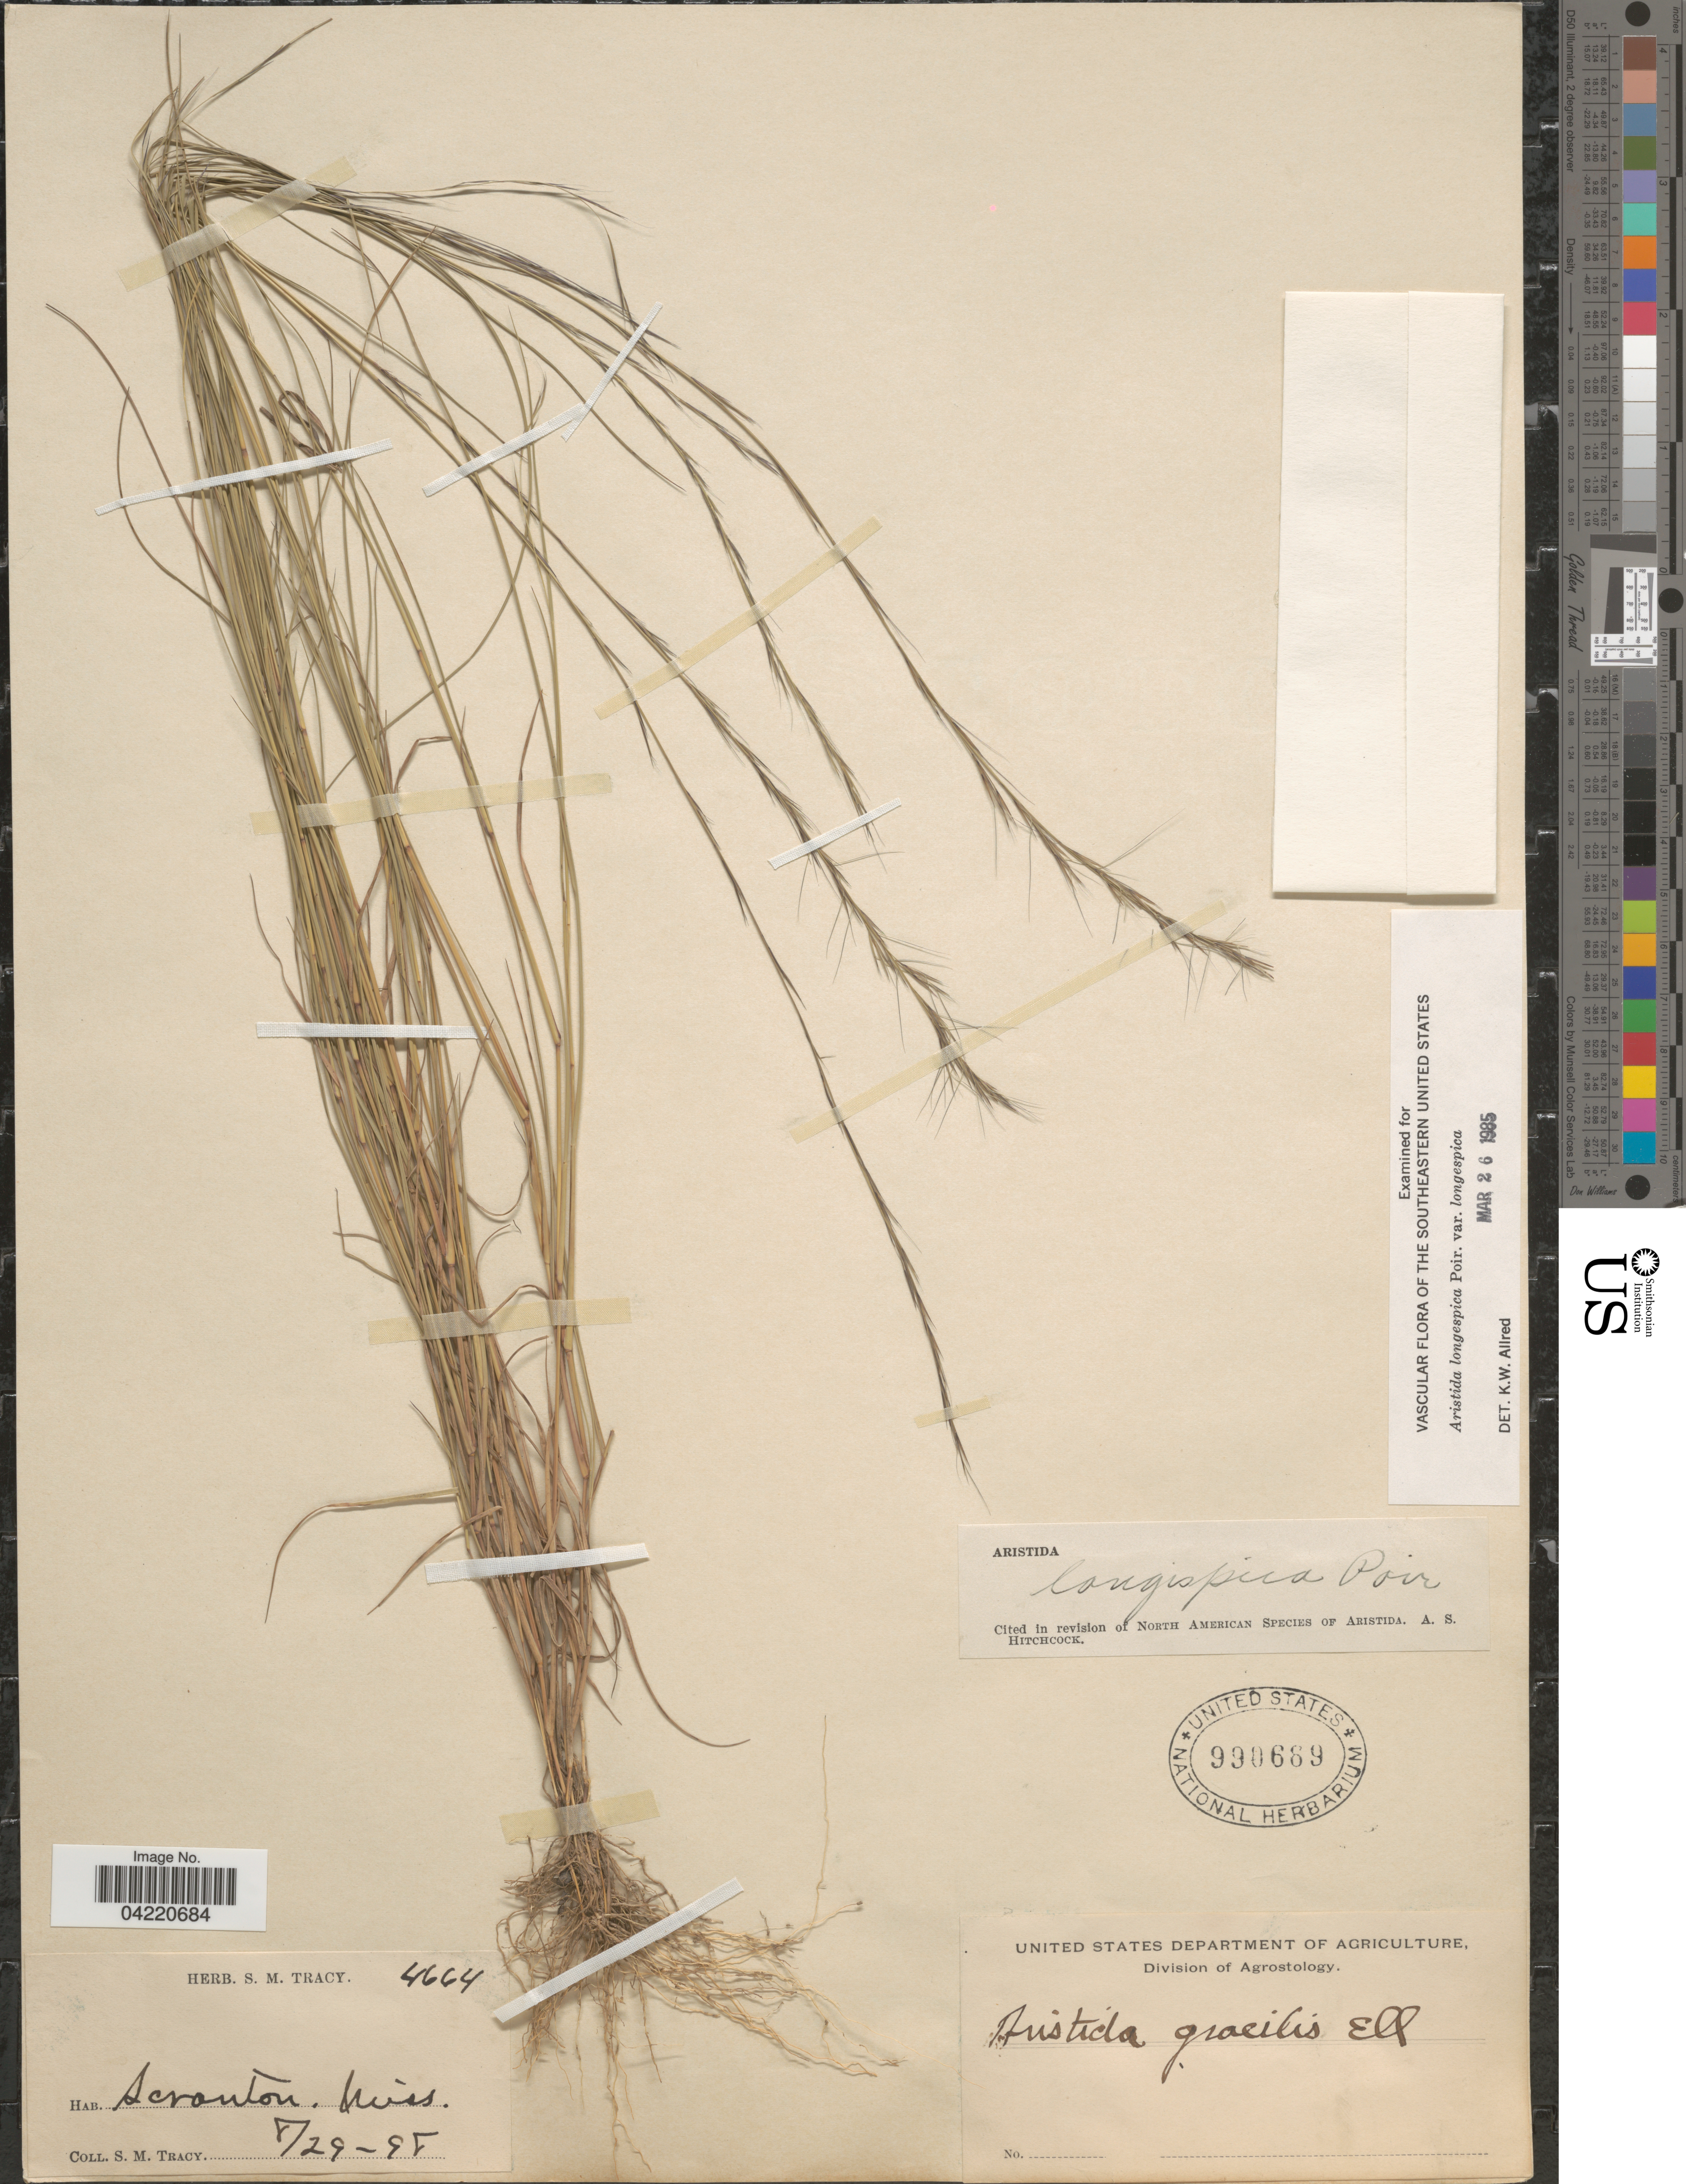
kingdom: Plantae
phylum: Tracheophyta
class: Liliopsida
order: Poales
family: Poaceae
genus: Aristida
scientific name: Aristida longespica var. longespica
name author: Poir.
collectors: S. M. Tracy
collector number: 4664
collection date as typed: Transcribed d/m/y: 29/8/98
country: United States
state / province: Mississippi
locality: Scranton.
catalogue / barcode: US 990669